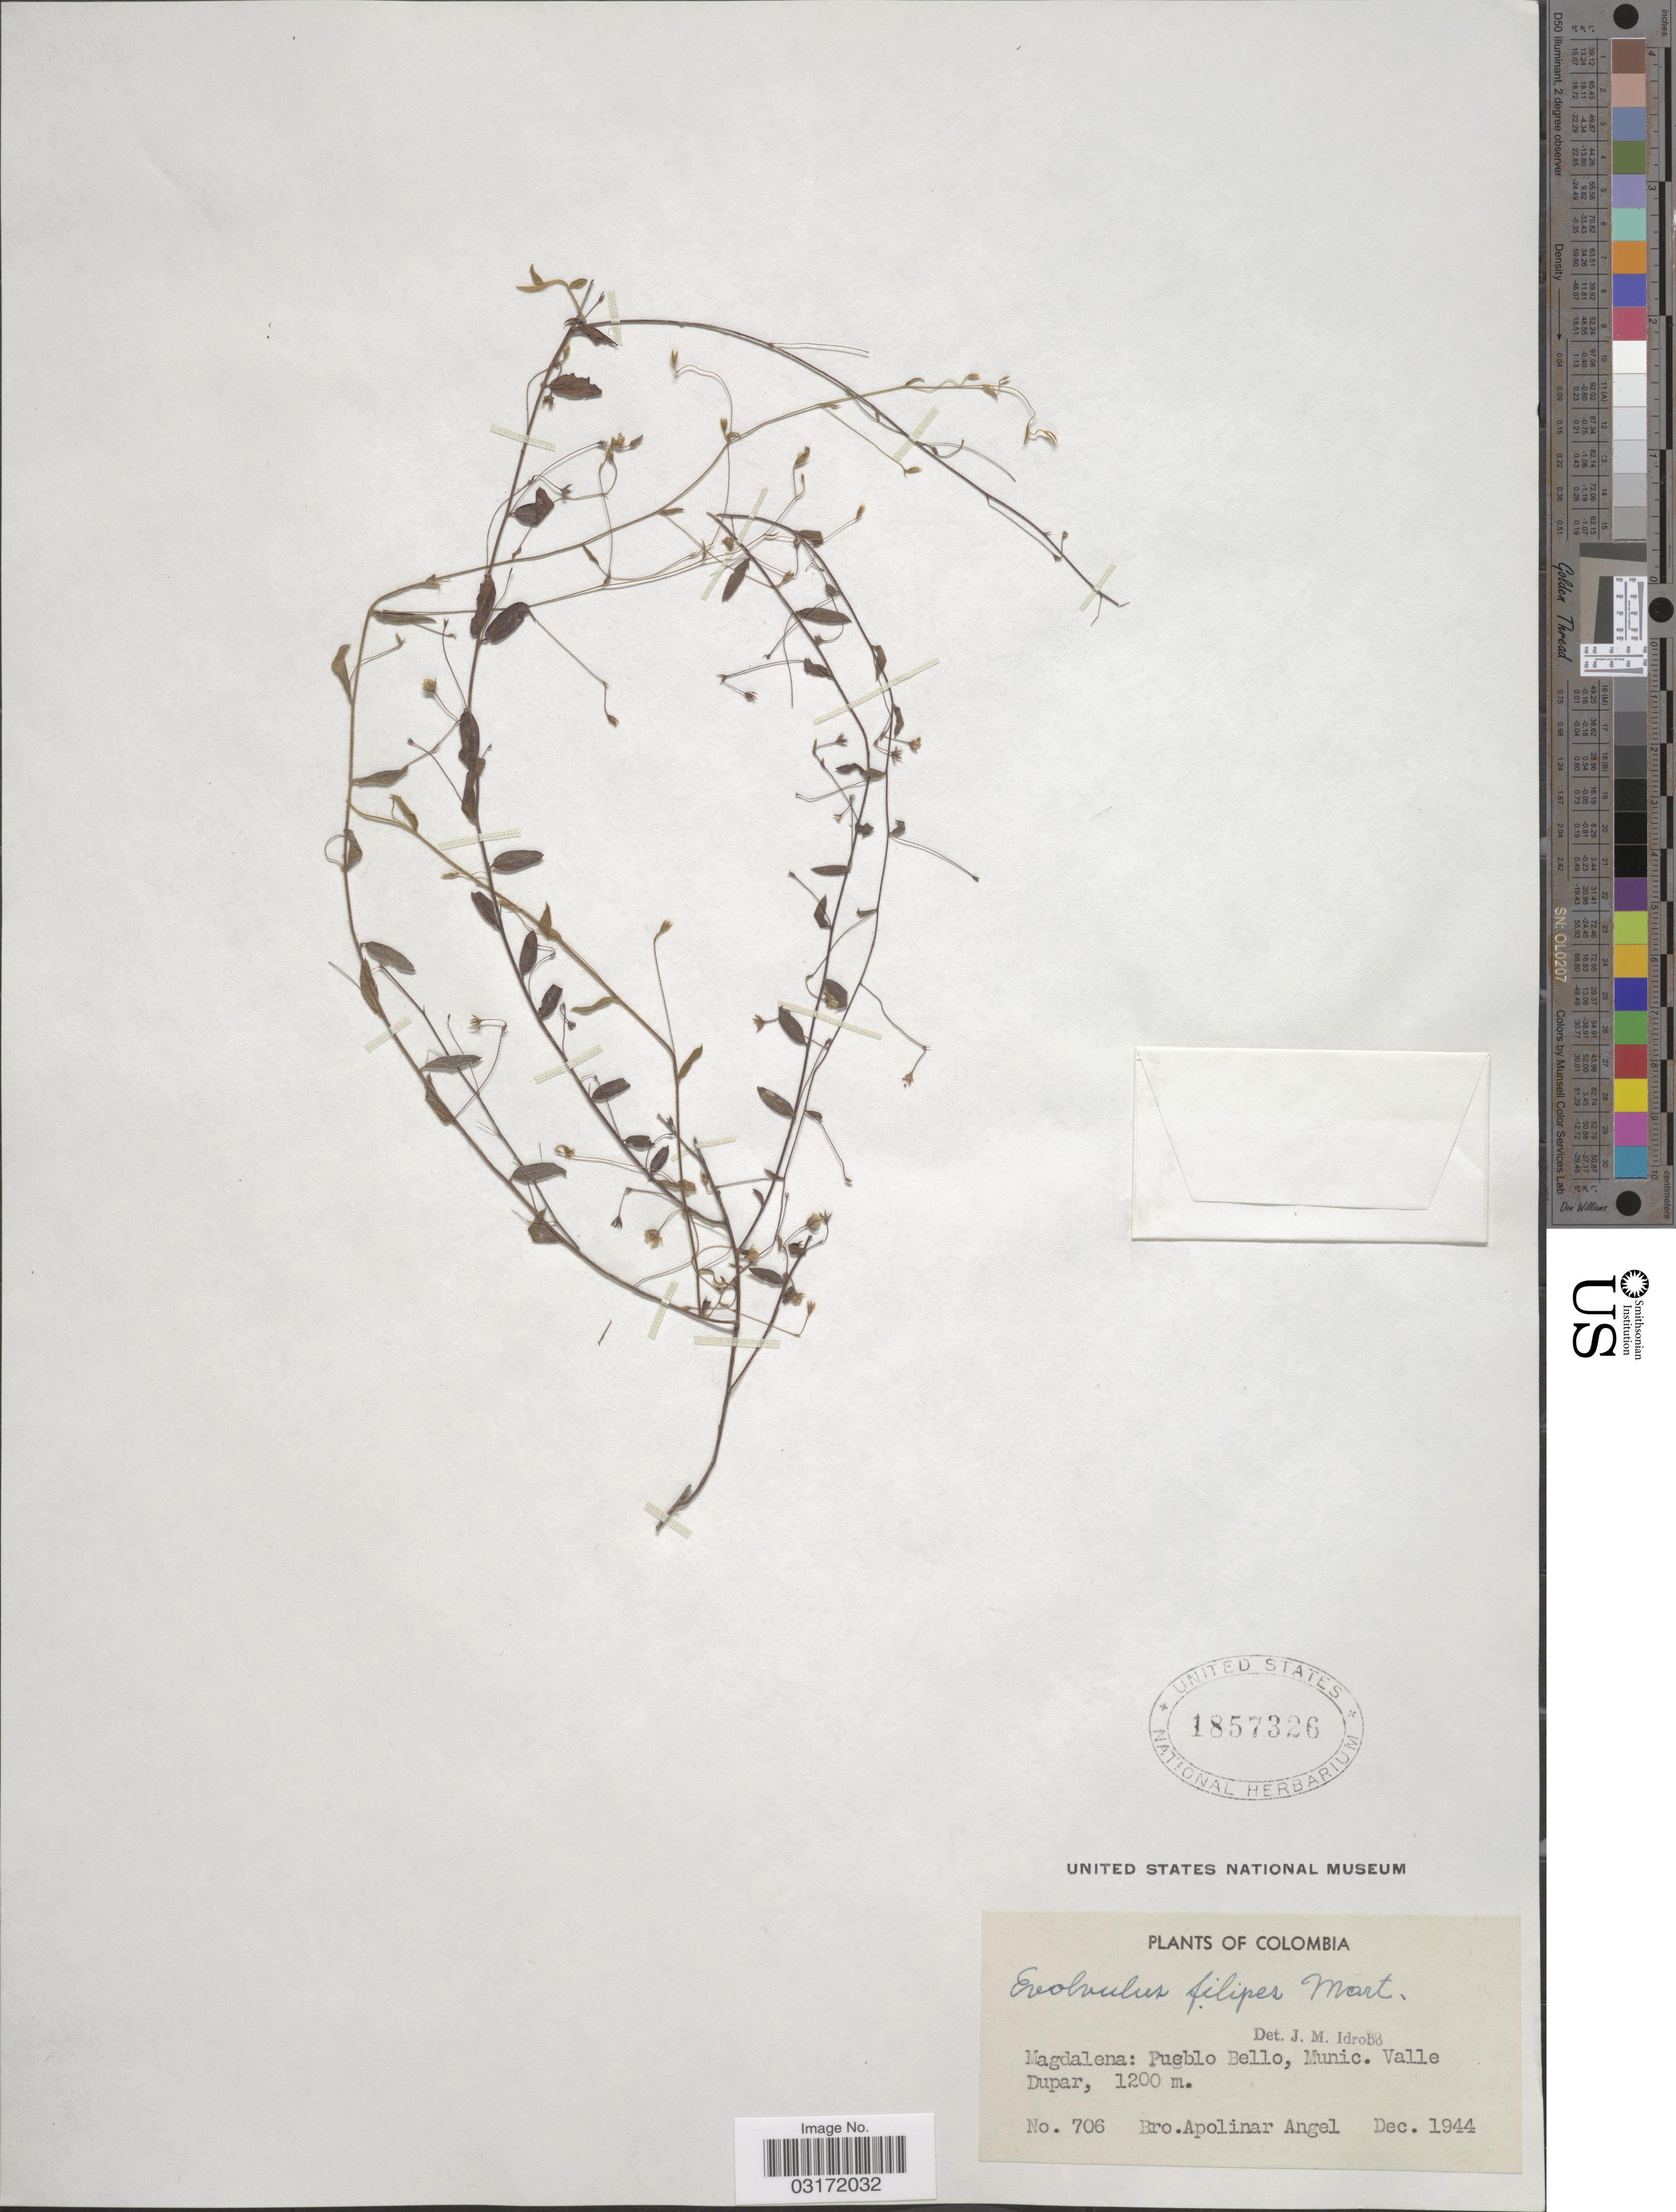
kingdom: Plantae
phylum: Tracheophyta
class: Magnoliopsida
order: Solanales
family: Convolvulaceae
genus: Evolvulus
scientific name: Evolvulus filipes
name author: Mart.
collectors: Bro. Apolinar A.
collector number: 706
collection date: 1944-12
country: Colombia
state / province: Magdalena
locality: Pueblo Bello, Munic. Valle Dupar.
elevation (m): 1200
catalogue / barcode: US 1857326